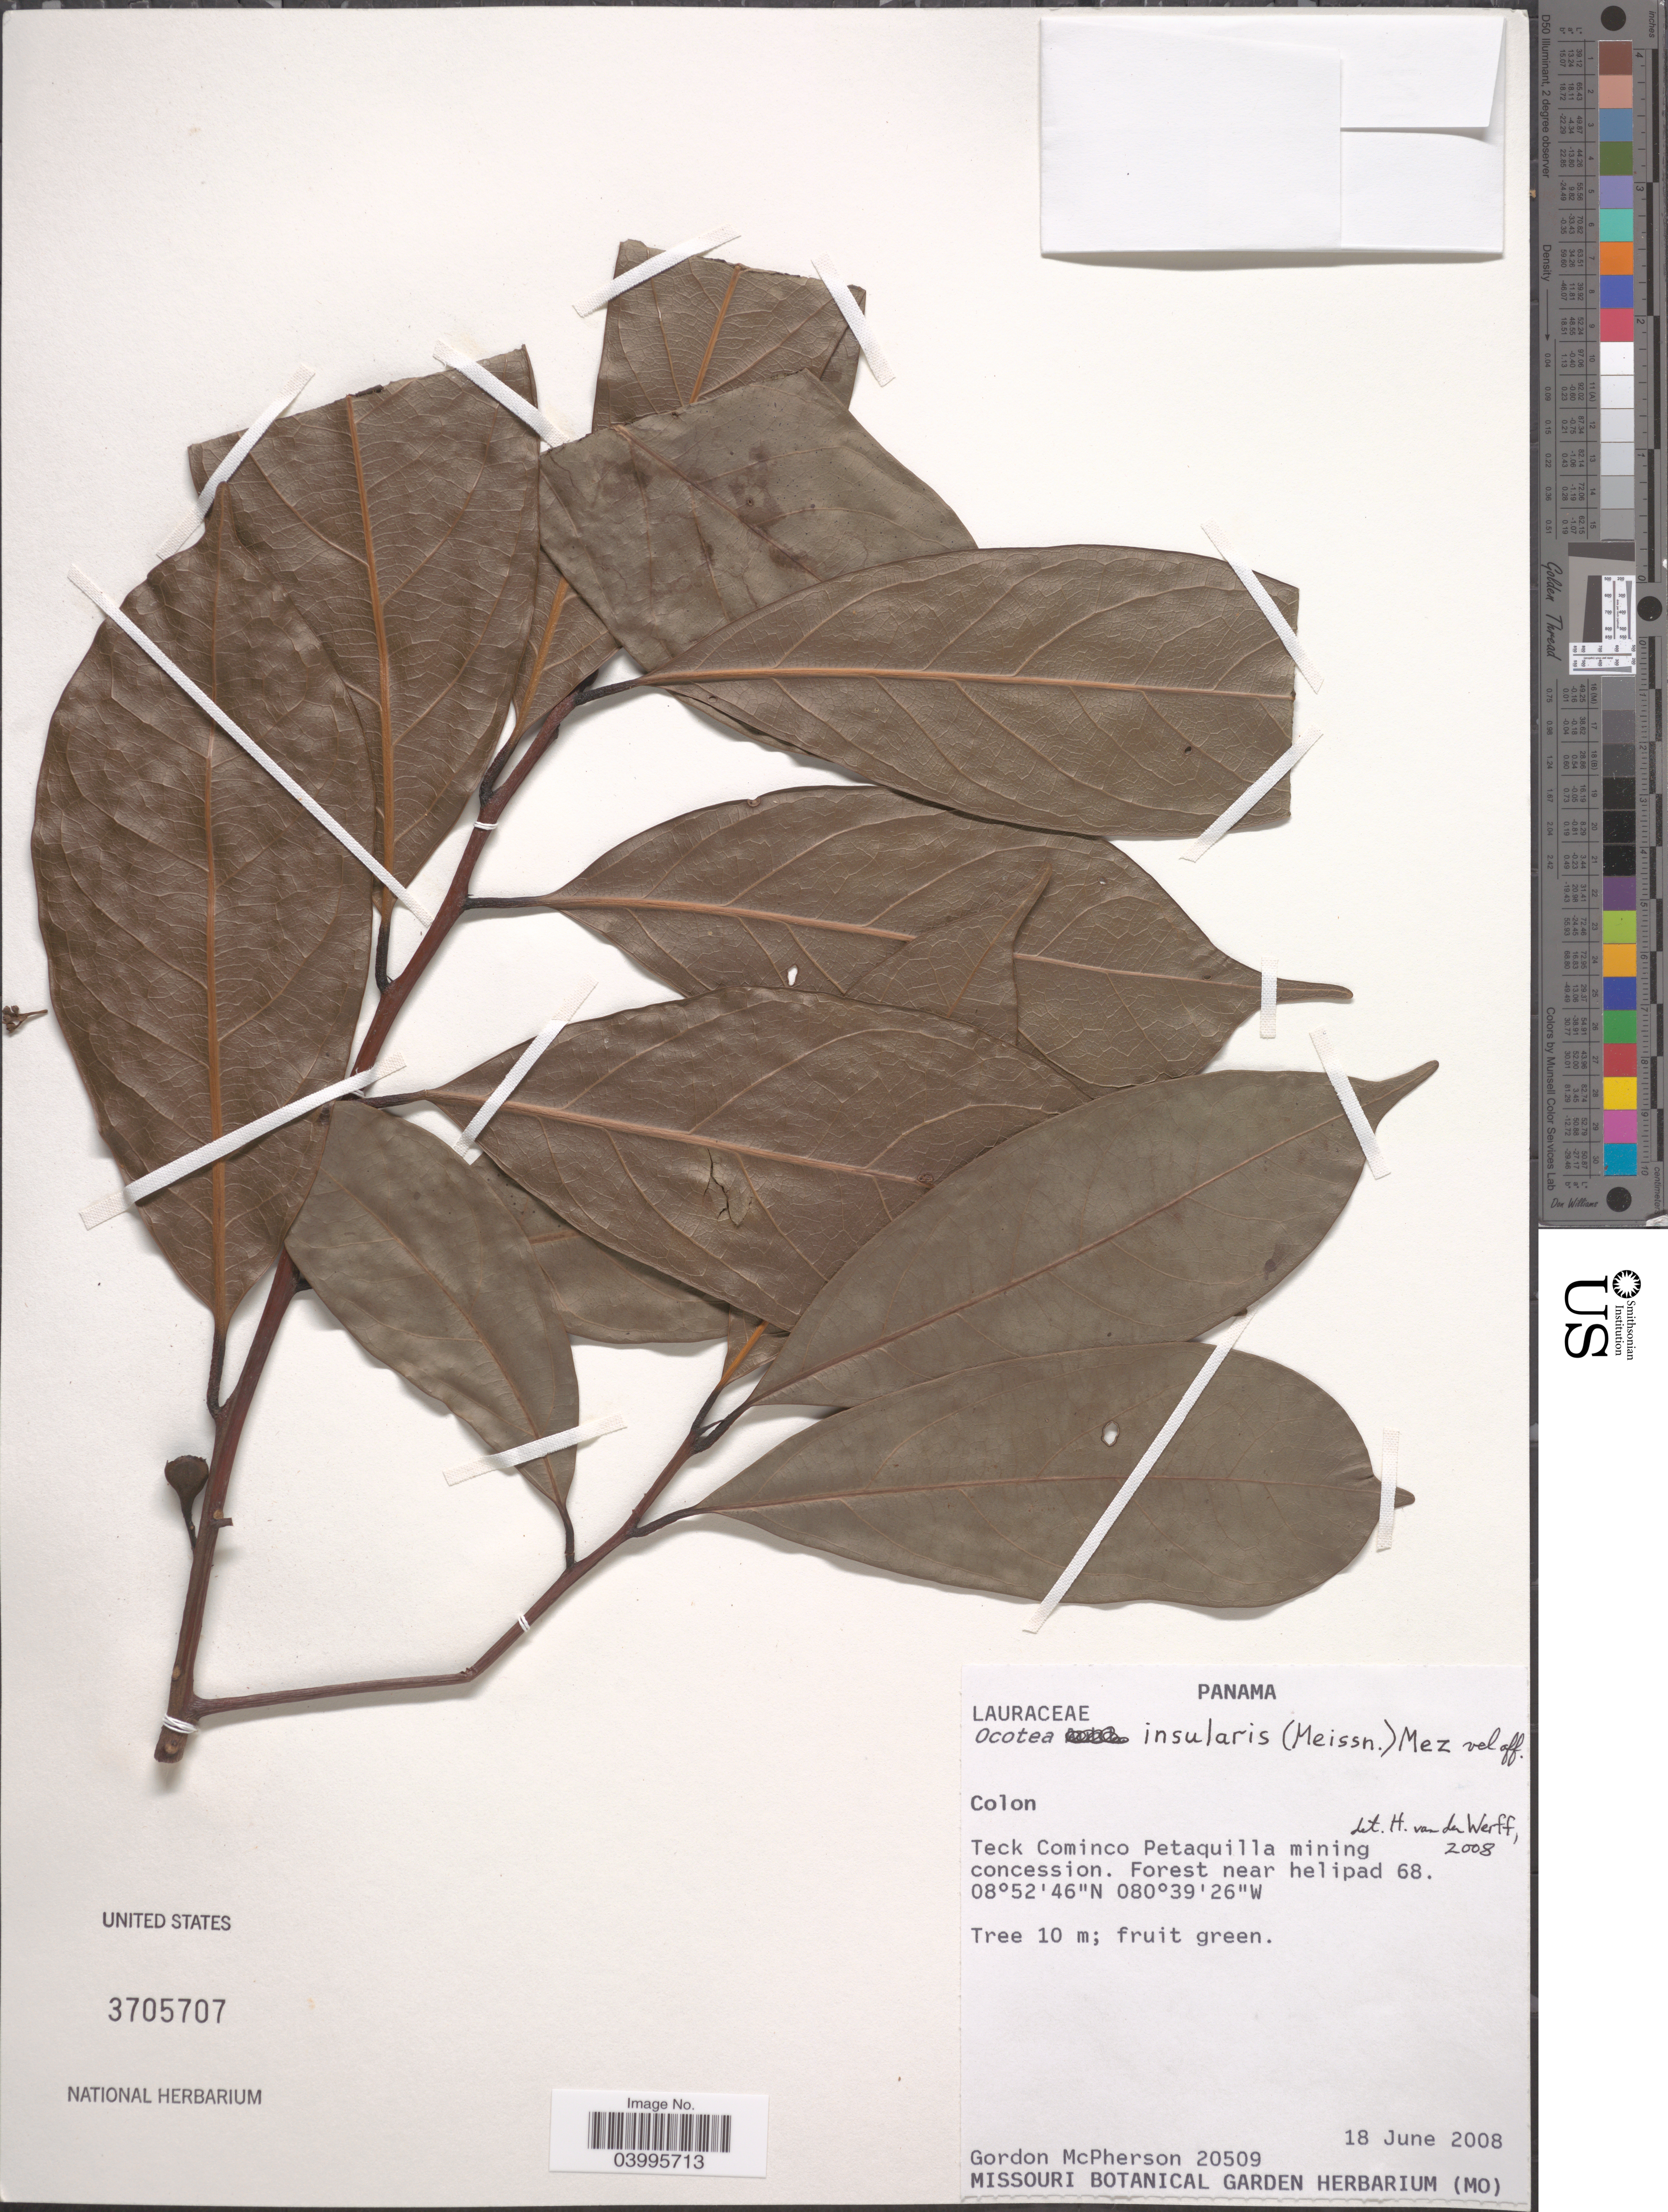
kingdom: Plantae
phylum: Tracheophyta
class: Magnoliopsida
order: Laurales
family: Lauraceae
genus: Ocotea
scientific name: Ocotea insularis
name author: (Meisn.) Mez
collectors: G. McPherson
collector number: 20509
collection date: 2008-06-18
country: Panama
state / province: Colón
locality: Teck Cominco Petaquilla mining concession. Forest near helipad 68.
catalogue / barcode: US 3705707